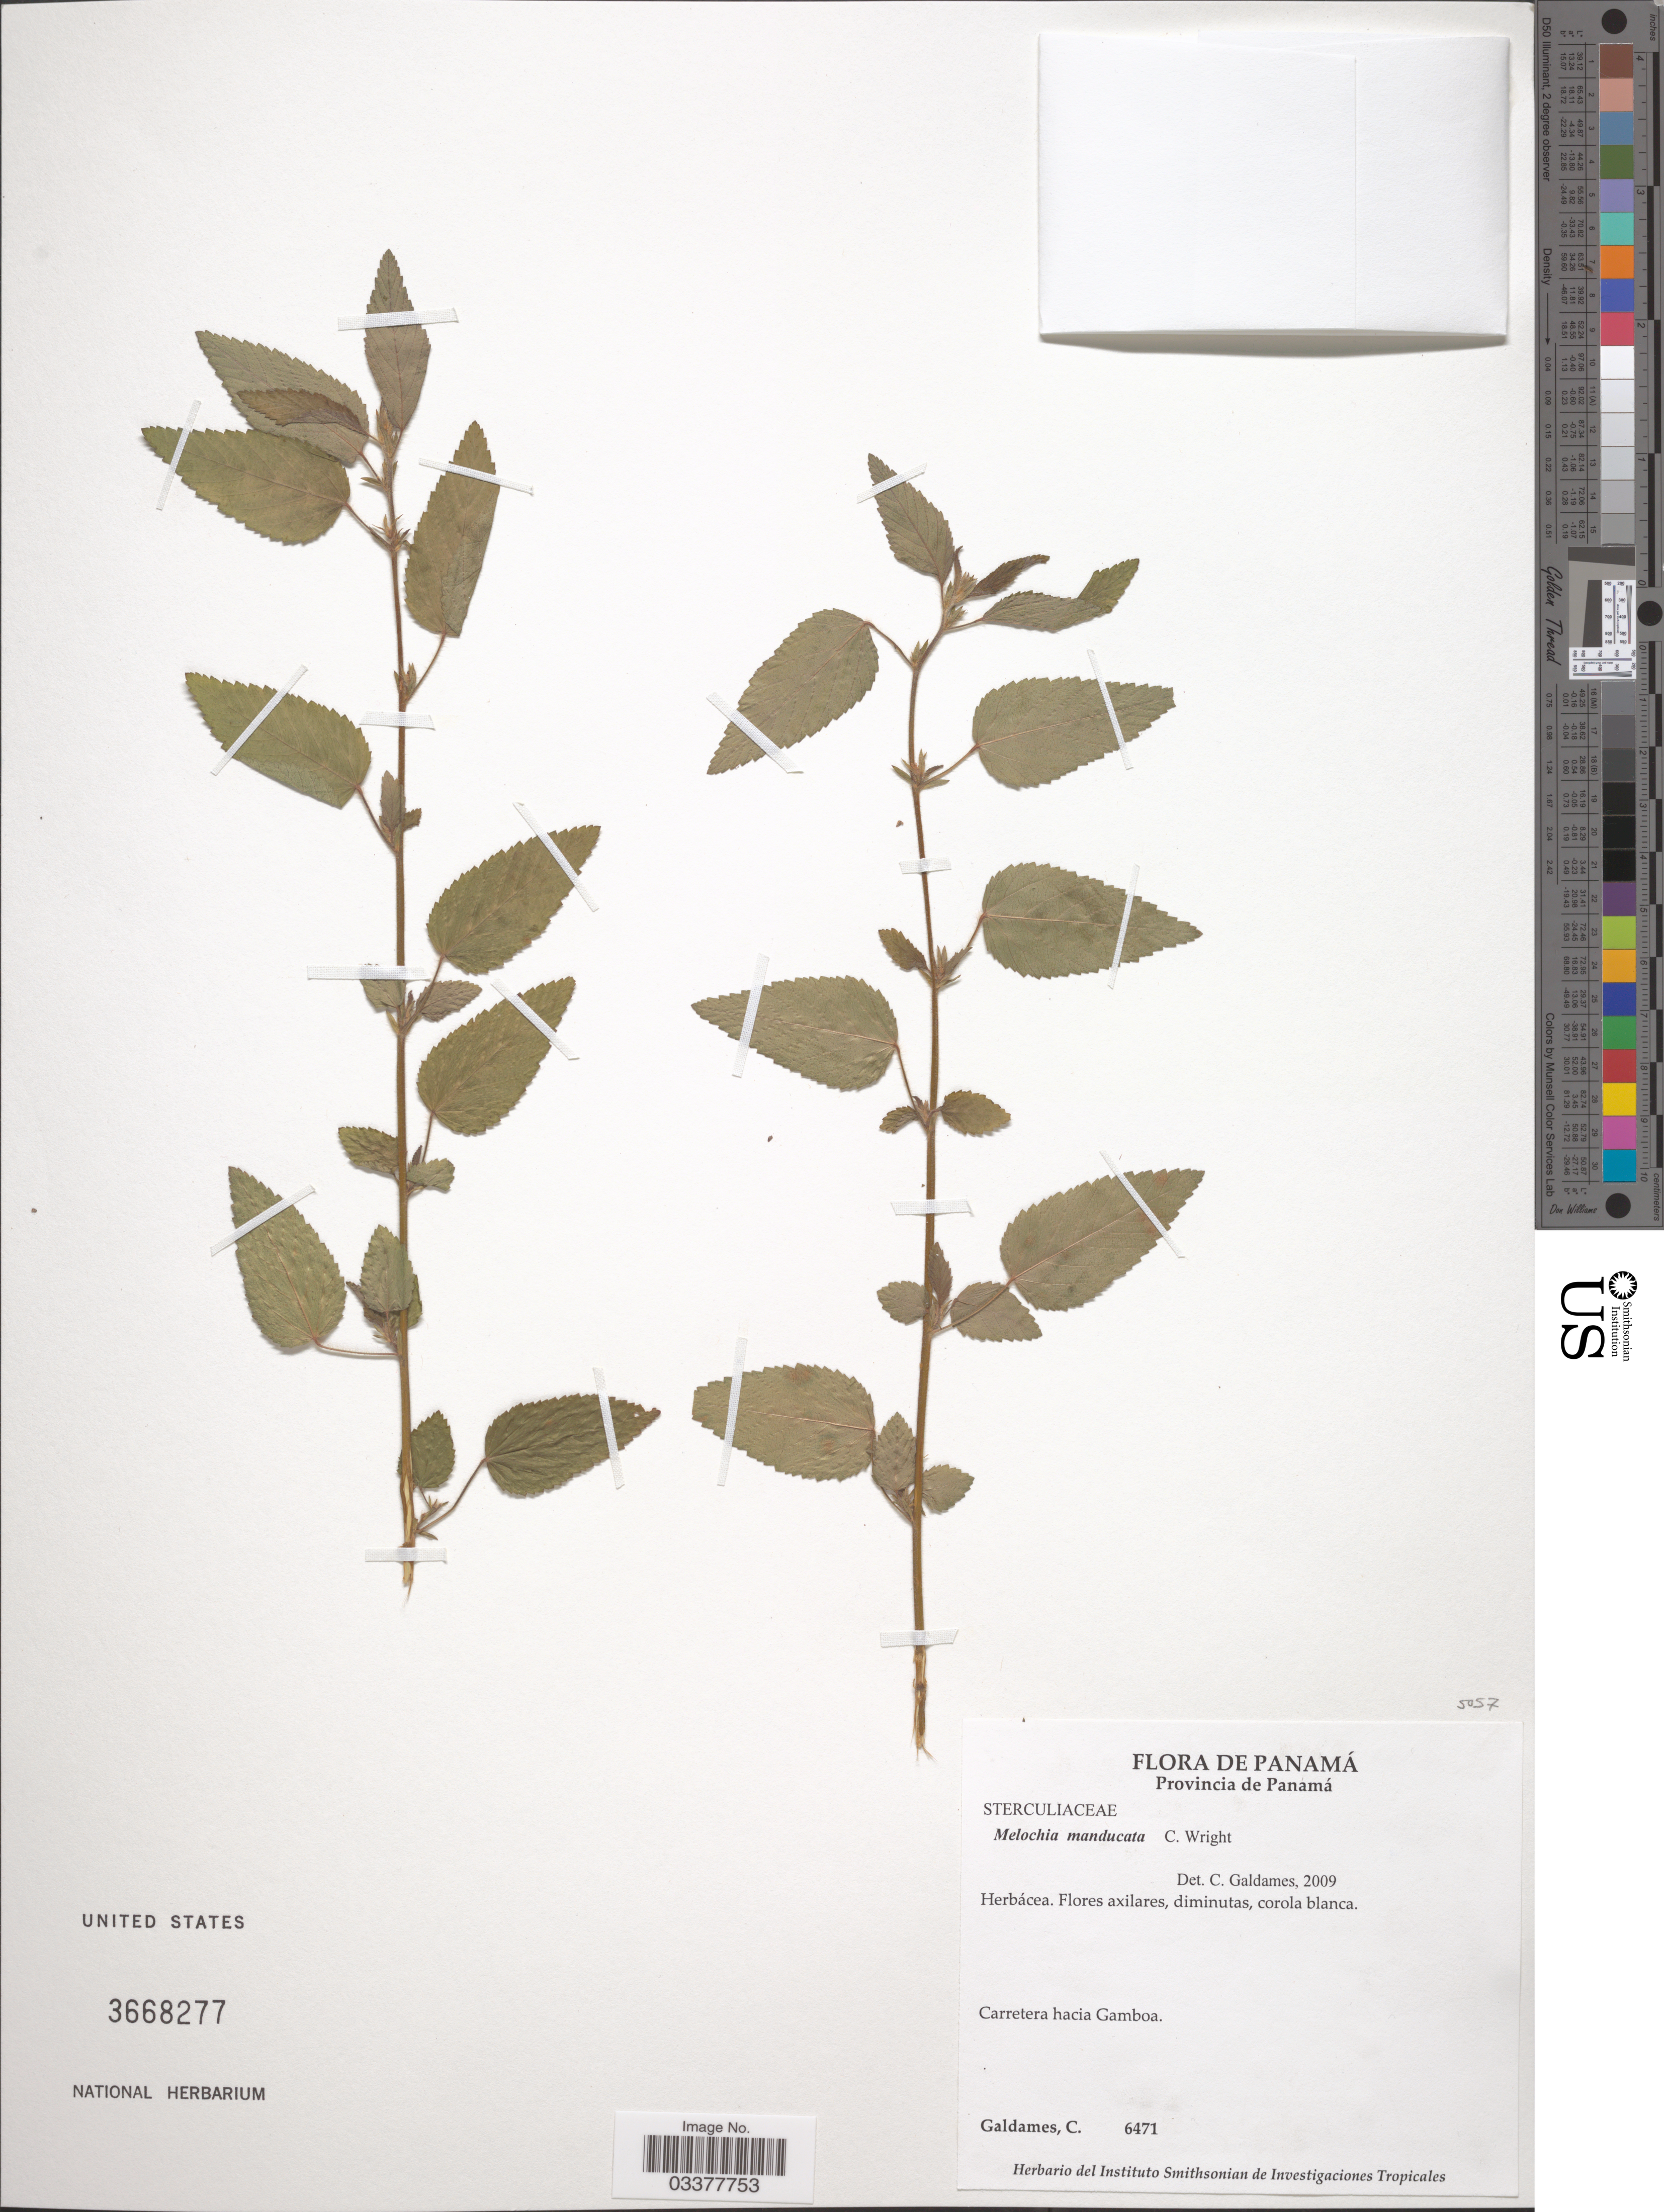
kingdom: Plantae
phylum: Tracheophyta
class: Magnoliopsida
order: Malvales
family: Malvaceae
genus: Melochia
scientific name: Melochia siphonandra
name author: (Turcz.) Dorr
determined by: Dorr, L. J., (BOT), Smithsonian Institution - National Museum of Natural History (UNITED STATES)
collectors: C. Galdames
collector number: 6471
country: Panama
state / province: Colón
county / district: Canal Zone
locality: Carretera hacia Gamboa.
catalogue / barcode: US 3668277